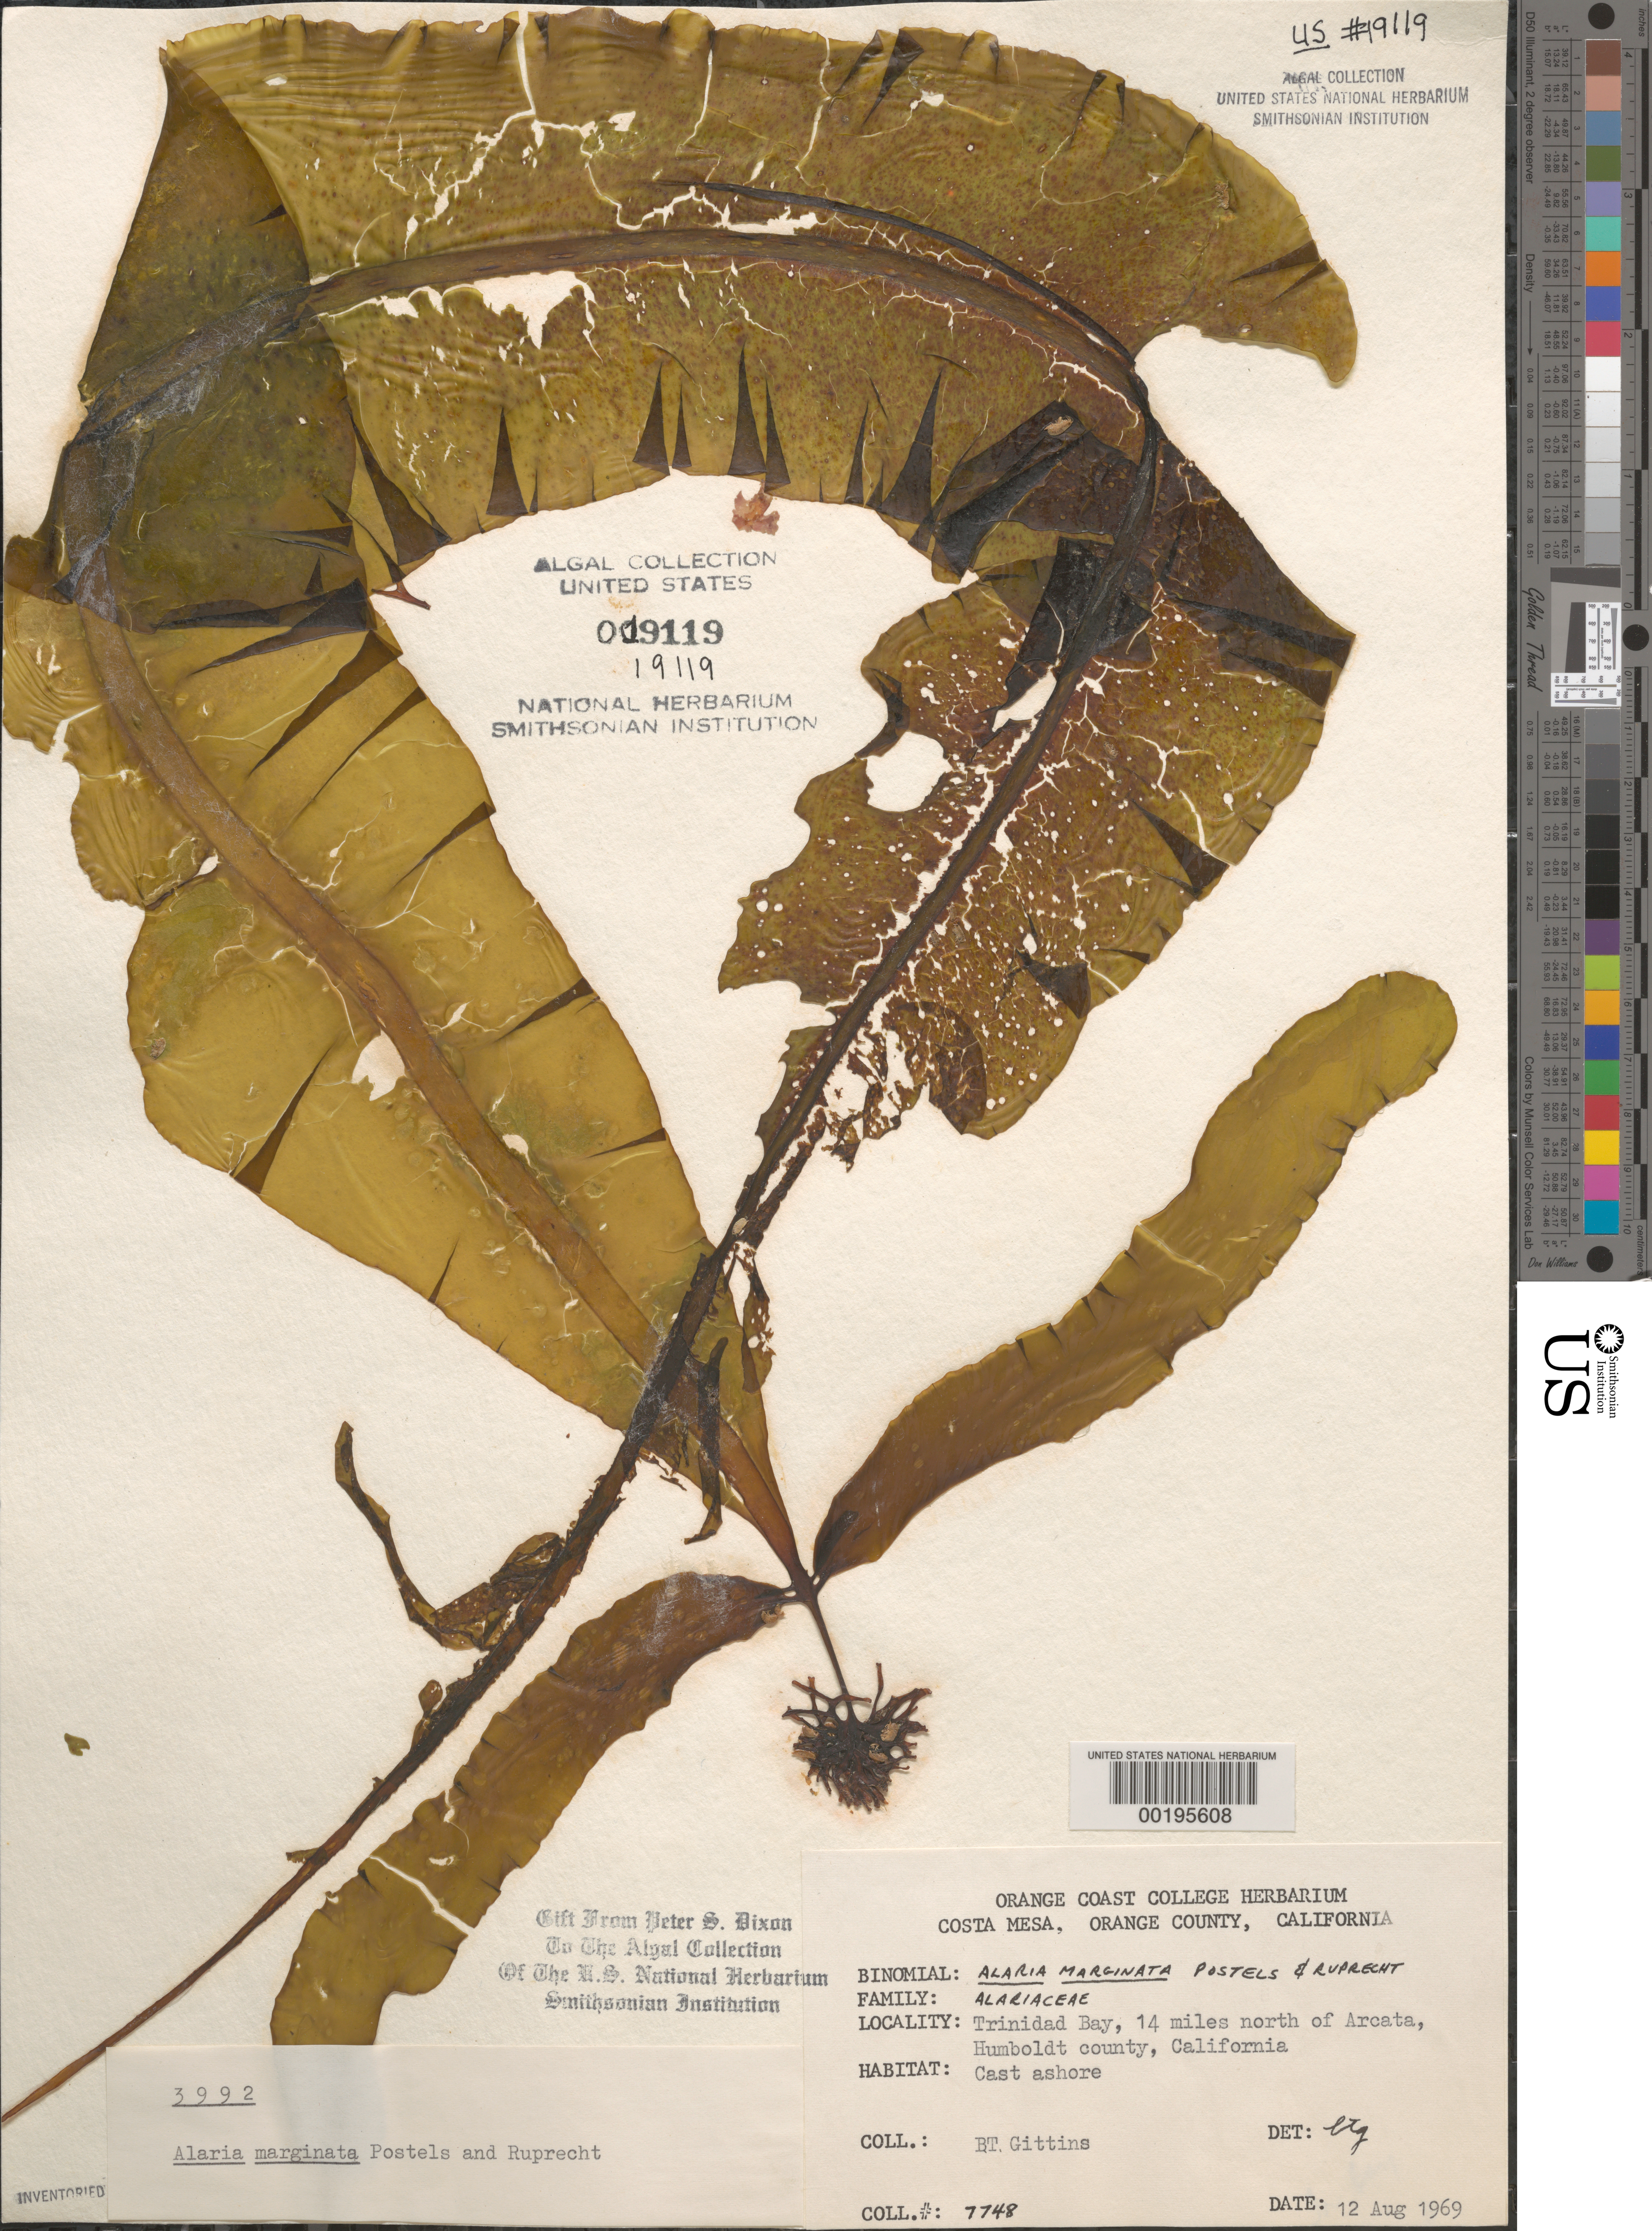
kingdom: Chromista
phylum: Ochrophyta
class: Phaeophyceae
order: Laminariales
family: Alariaceae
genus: Alaria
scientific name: Alaria marginata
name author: Ruiz & Pav.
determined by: Gittins, B. T.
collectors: B. Gittins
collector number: BTG 7748 & PSD 3992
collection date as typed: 12 Aug 1969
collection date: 1969-08-12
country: United States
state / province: California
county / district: Humboldt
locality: Trinidad Bay, 14 miles north of Arcata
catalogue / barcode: US 19119